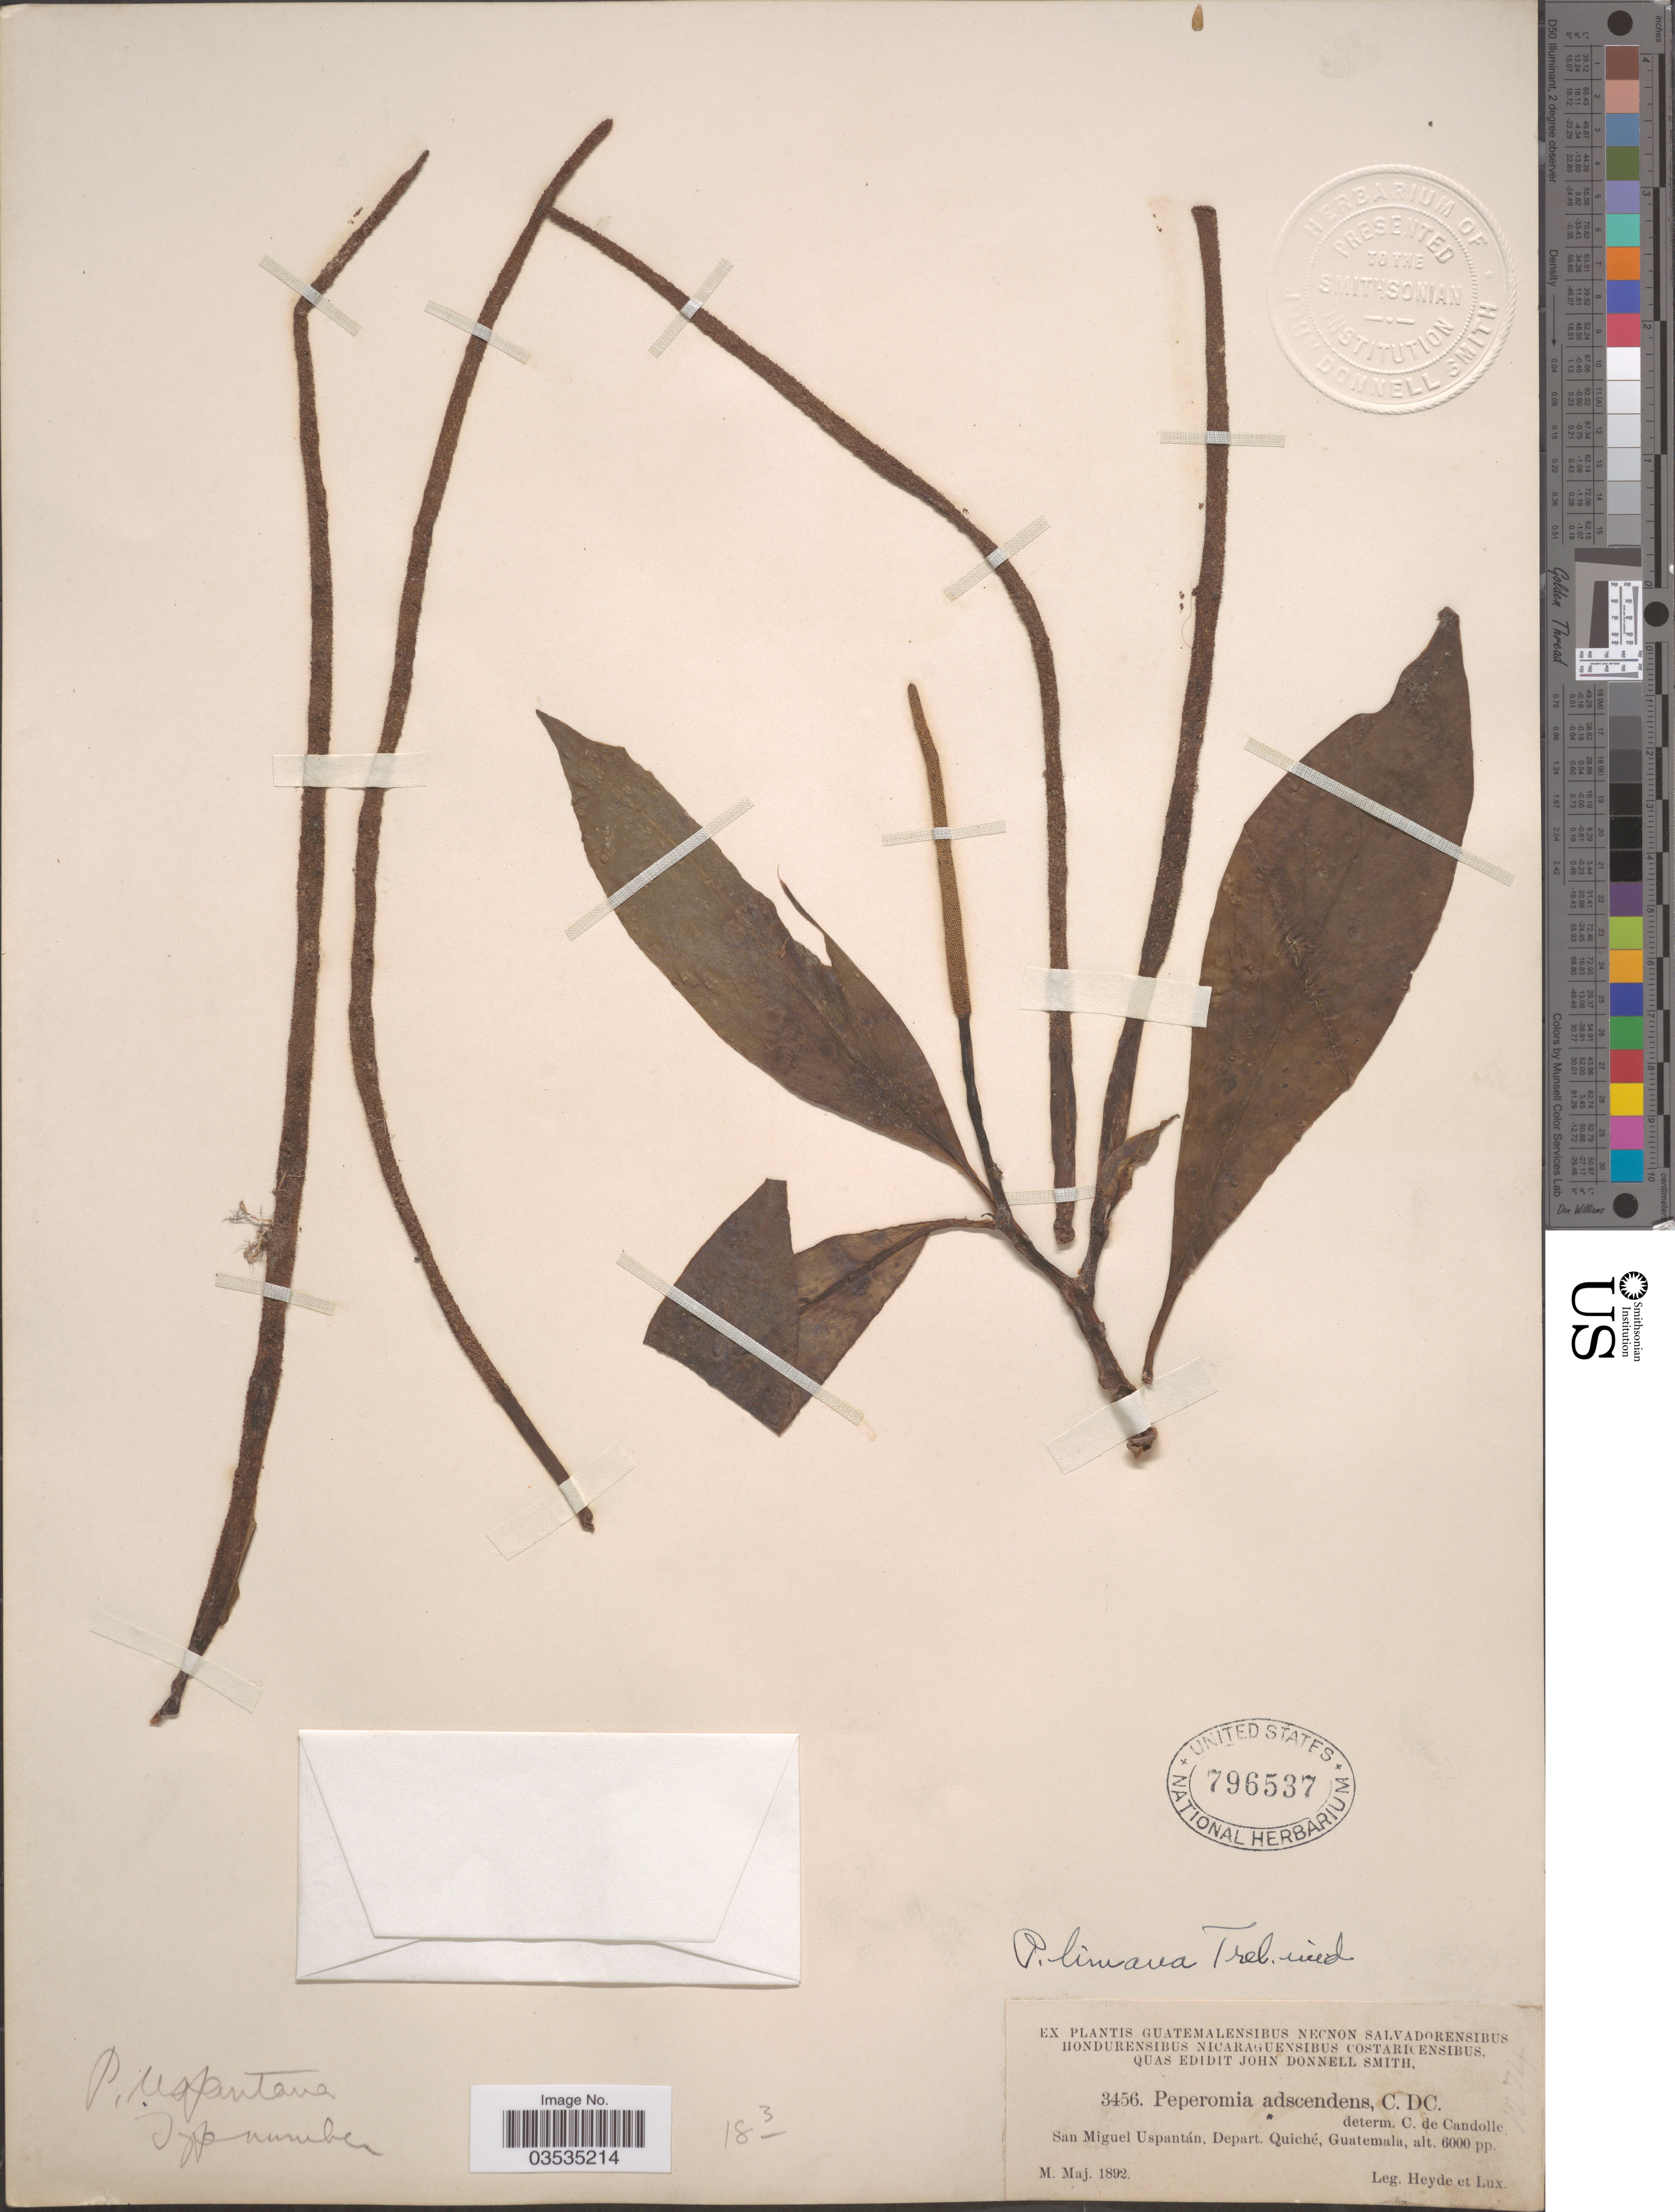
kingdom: Plantae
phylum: Tracheophyta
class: Magnoliopsida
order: Piperales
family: Piperaceae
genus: Peperomia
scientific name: Peperomia calimana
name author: Trel. & Yunck.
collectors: Heyde & Lux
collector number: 3456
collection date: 1892-05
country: Guatemala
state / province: El Quiche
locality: San Miguel Uspantán, Depart. Quiché.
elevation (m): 1829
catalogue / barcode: US 796537